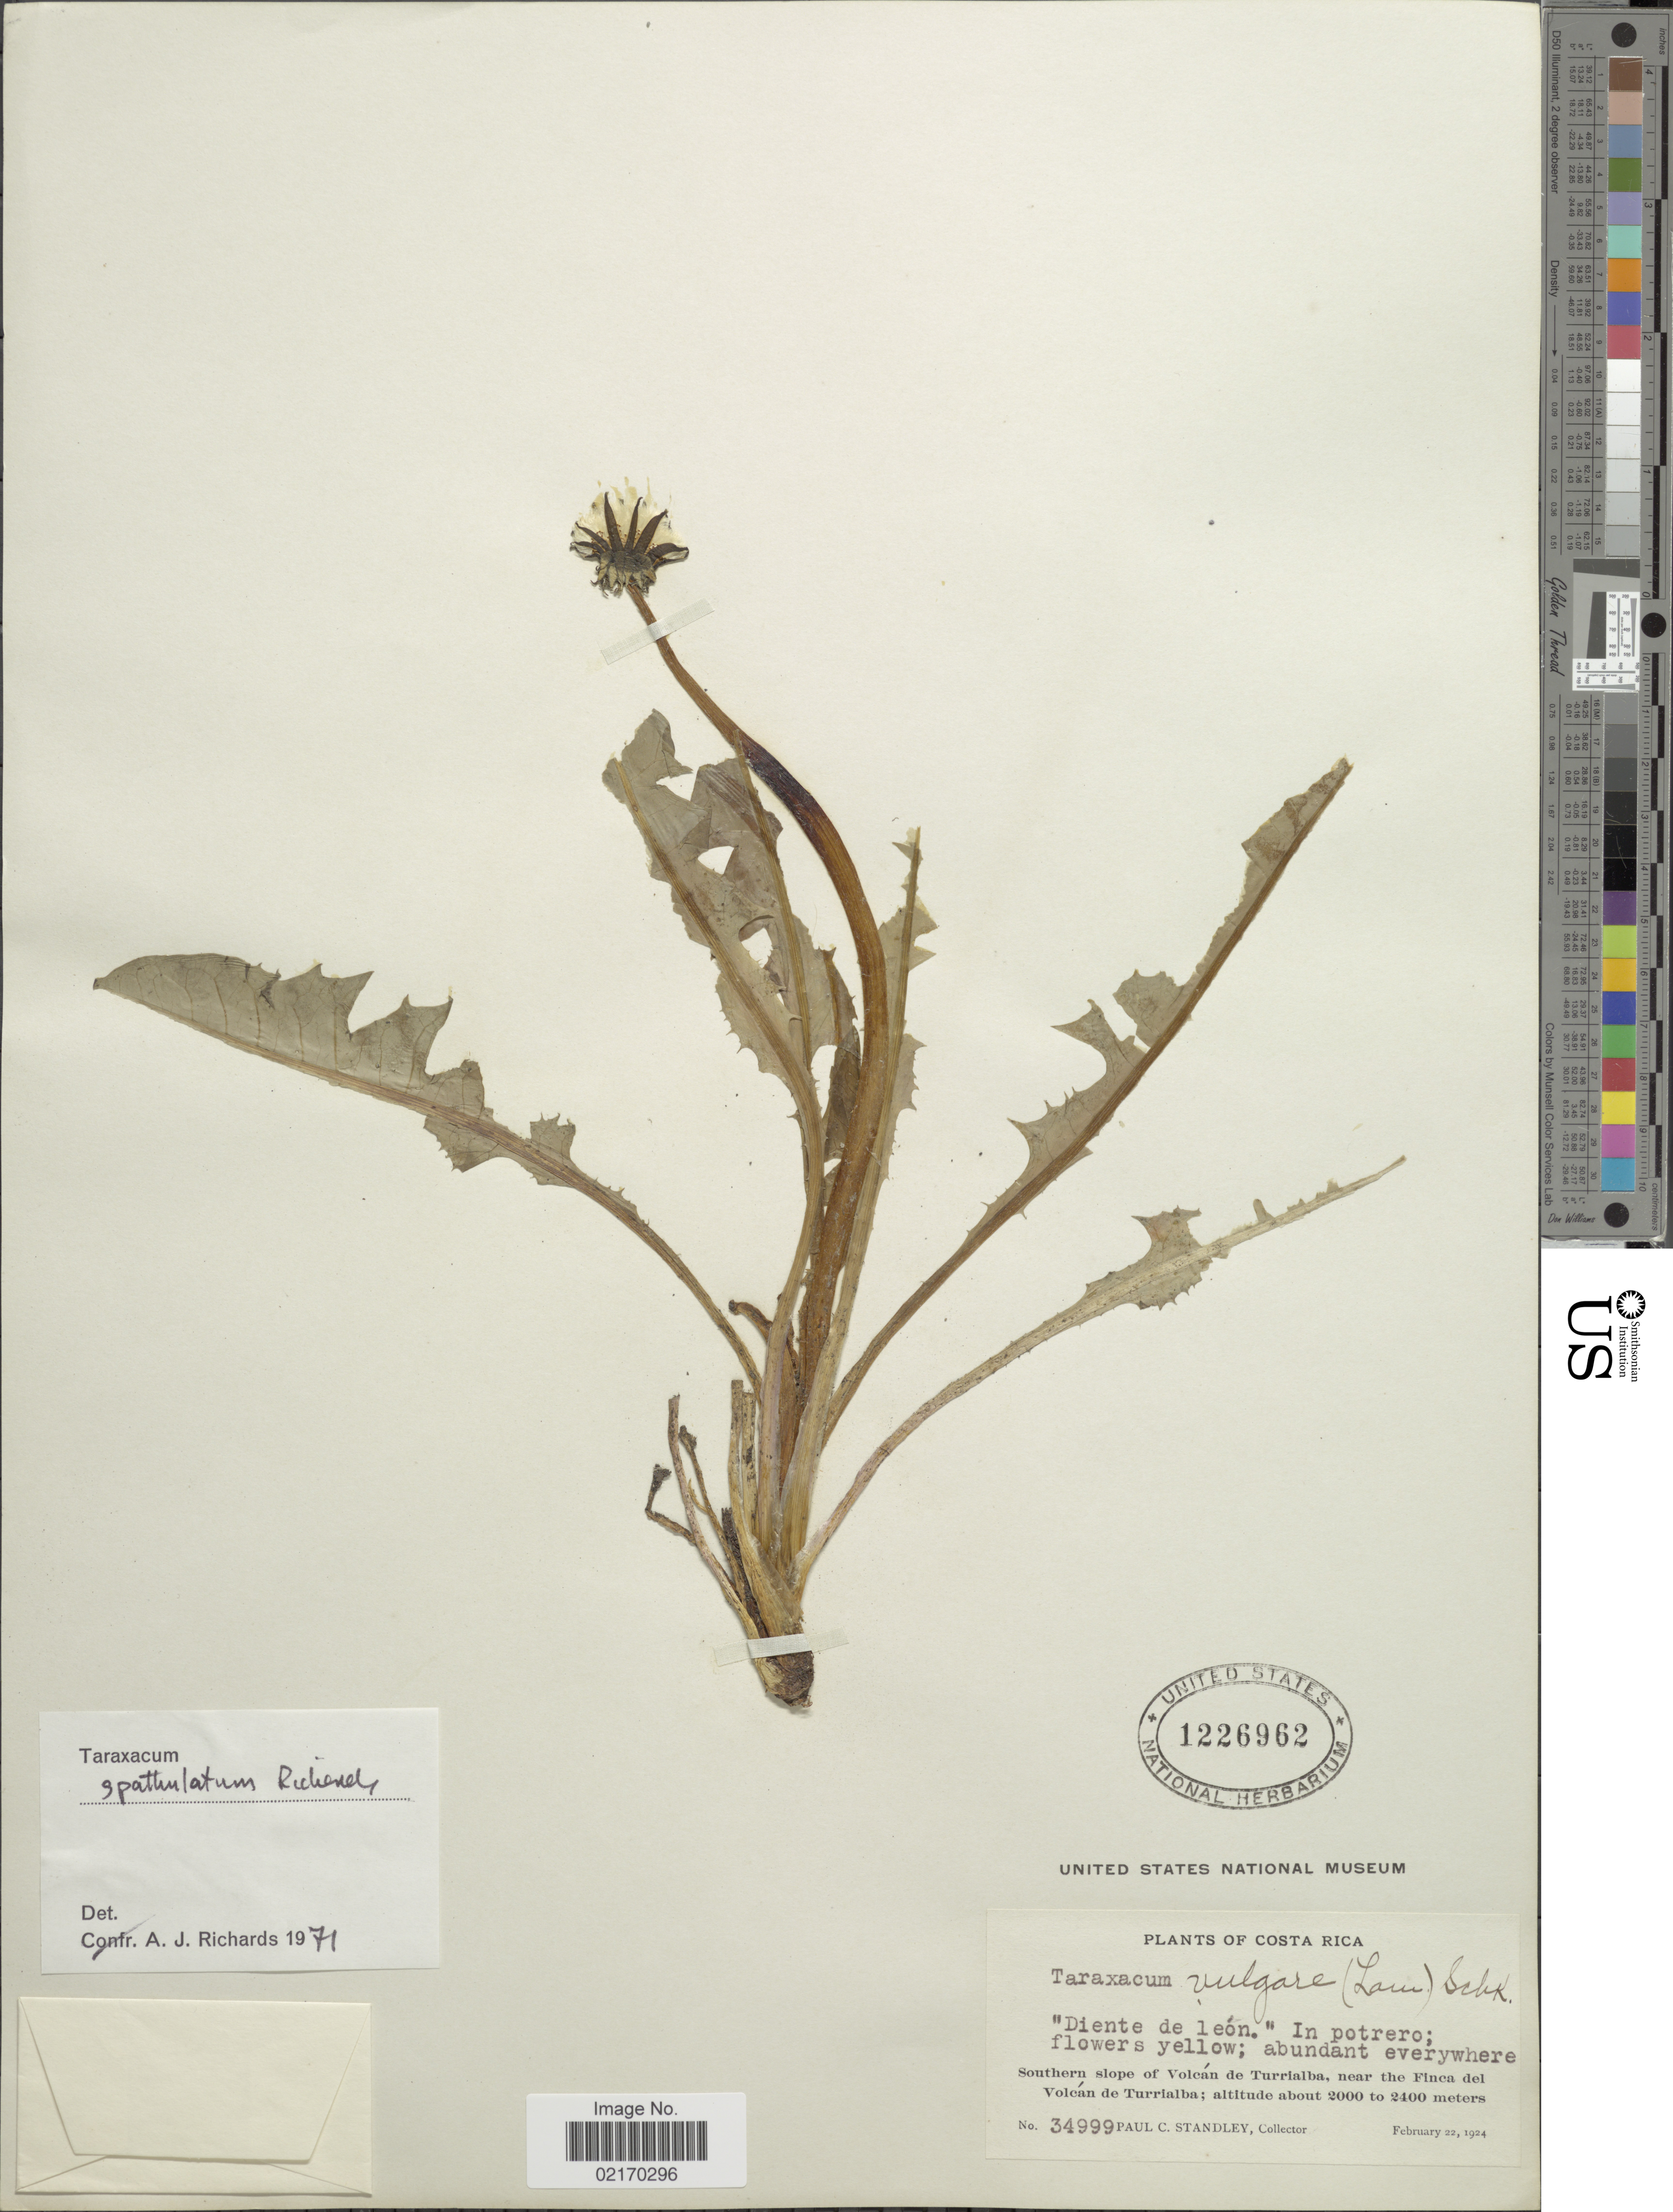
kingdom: Plantae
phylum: Tracheophyta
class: Magnoliopsida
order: Asterales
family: Asteraceae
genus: Taraxacum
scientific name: Taraxacum spathulatum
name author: A.J. Richards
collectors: P. C. Standley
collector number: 34999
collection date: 1924-02-22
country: Costa Rica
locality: Southern slope of Volcan de Turrialba, near the Finca del Volcan de Turrialba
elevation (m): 2000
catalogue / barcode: US 1226962